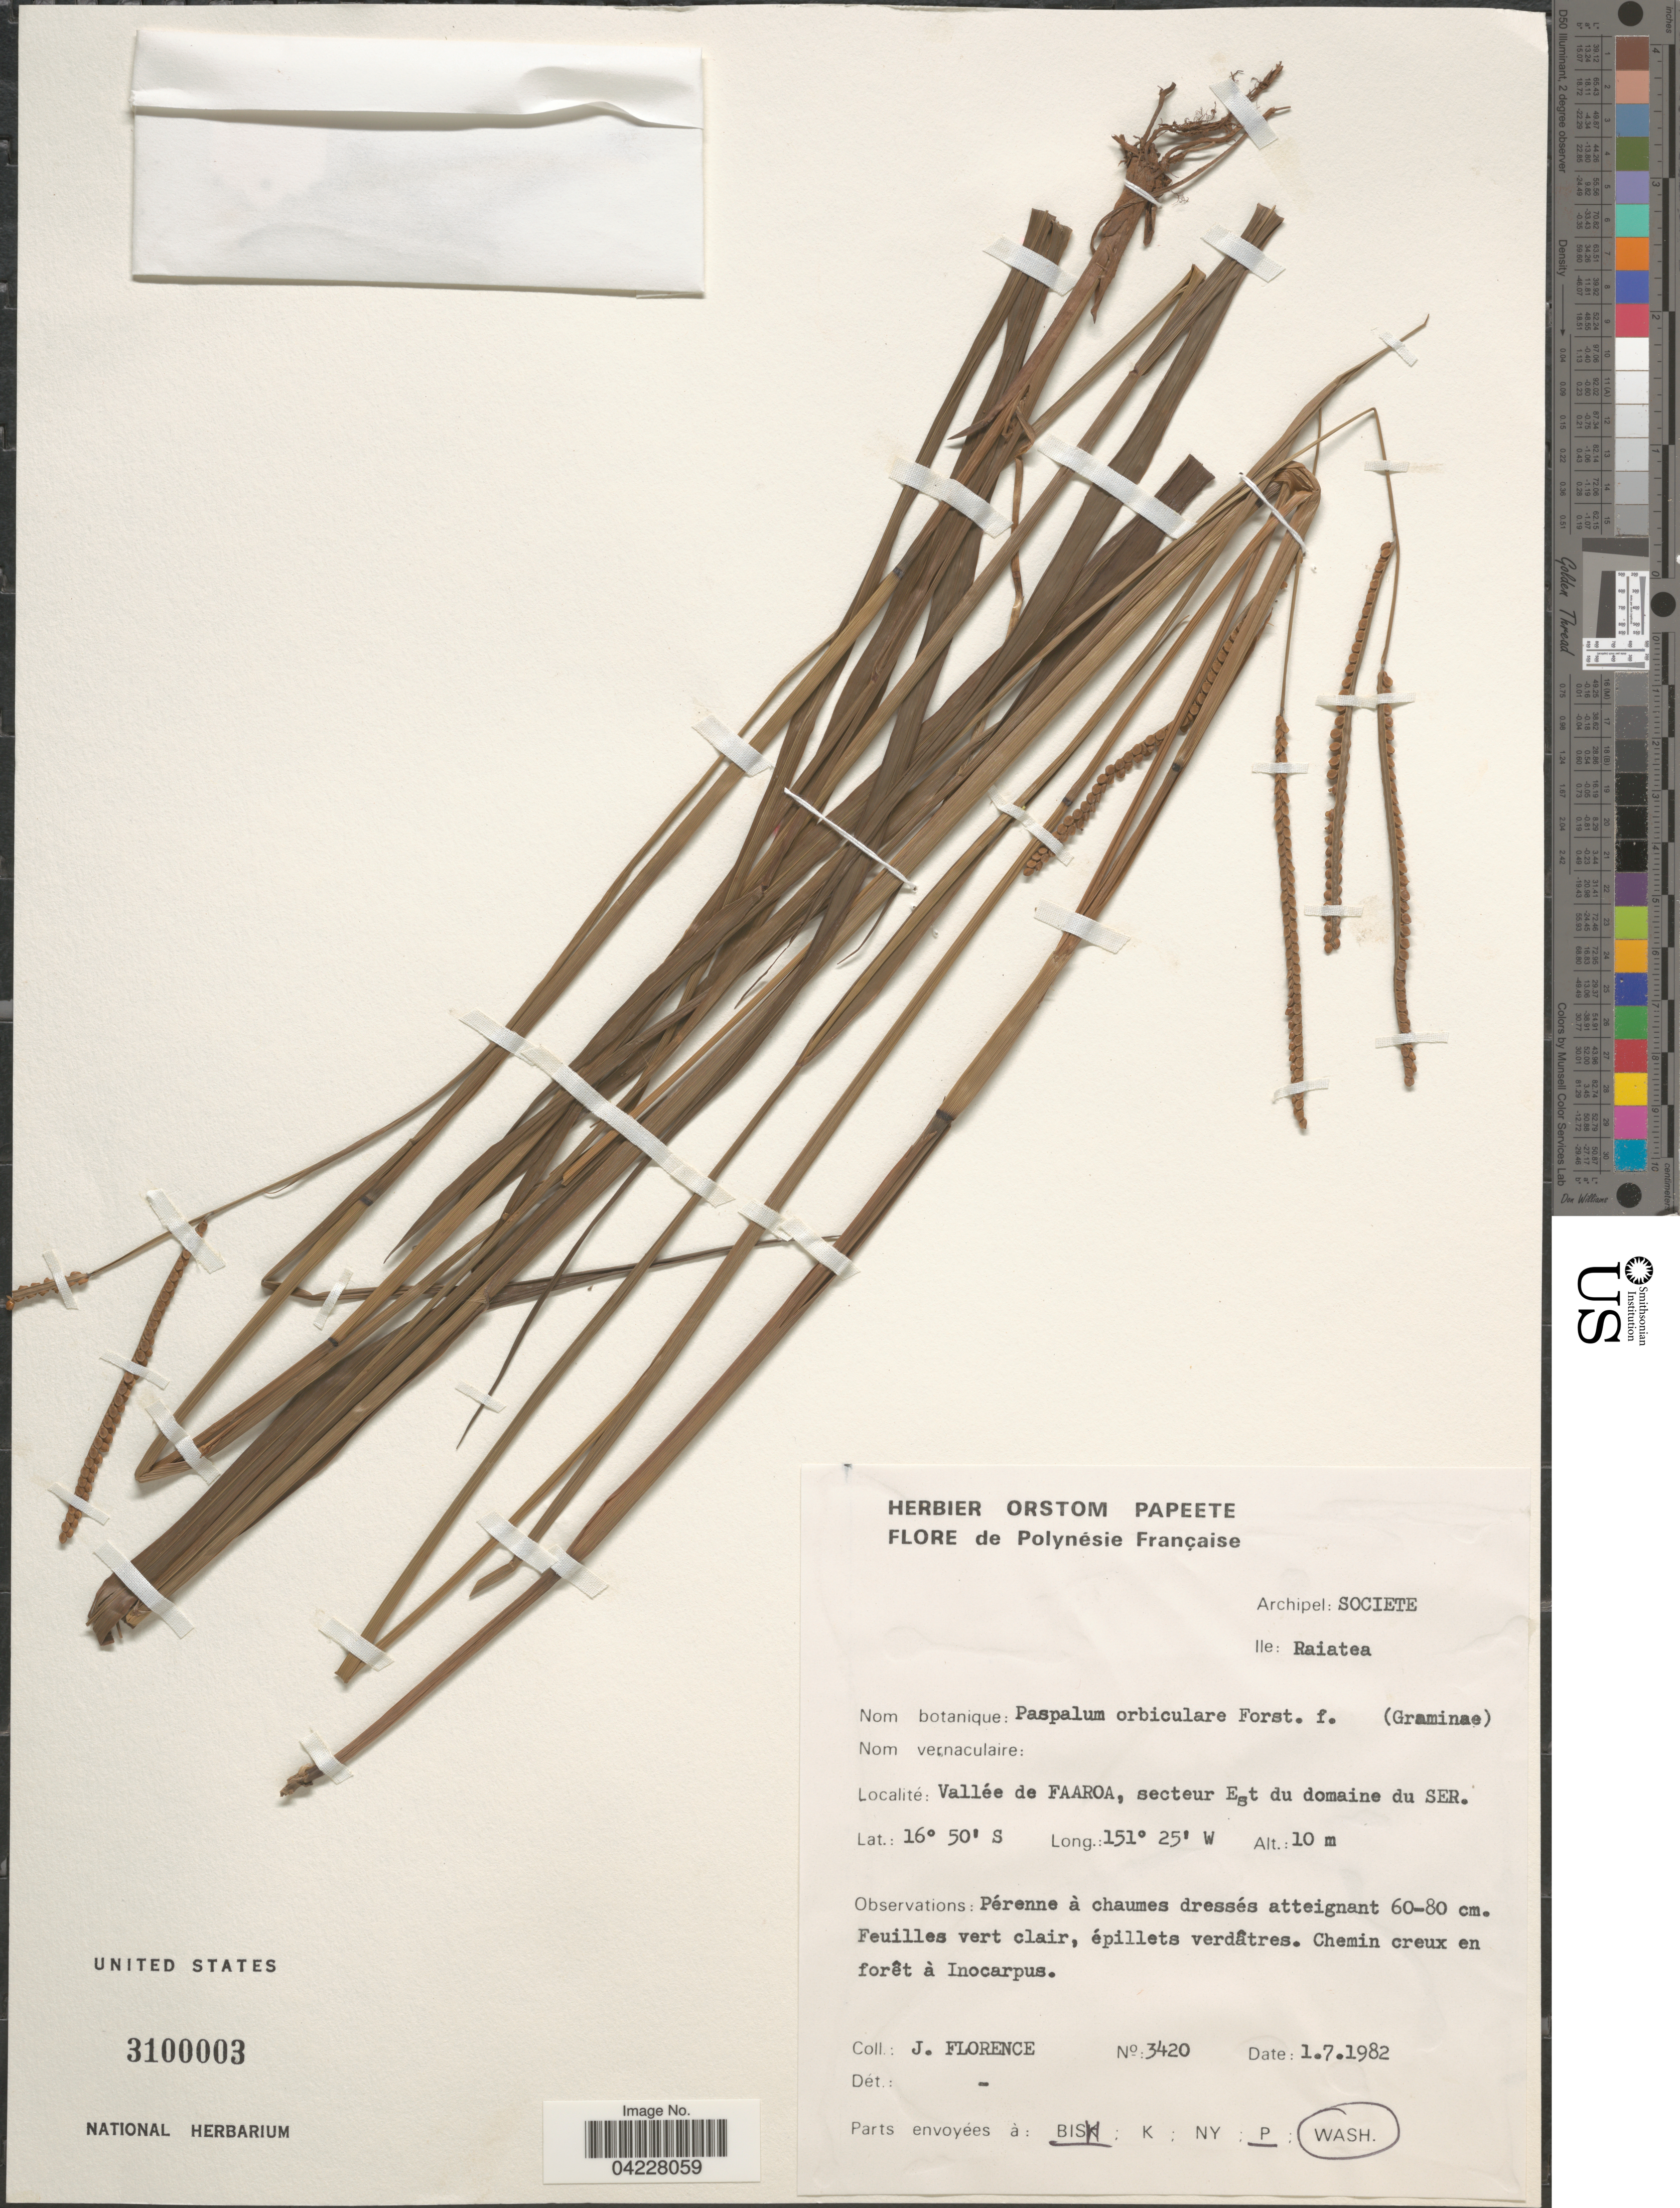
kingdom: Plantae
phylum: Tracheophyta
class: Liliopsida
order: Poales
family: Poaceae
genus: Paspalum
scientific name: Paspalum orbiculare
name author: G. Forst.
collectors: J. Florence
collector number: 3420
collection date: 1982-07-01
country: French Polynesia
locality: Polynésie Française. Archipel: Societe. Ile: Raiatea. Vallée de Faaroa, secteur Est du domaine du SER.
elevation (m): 10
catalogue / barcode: US 3100003